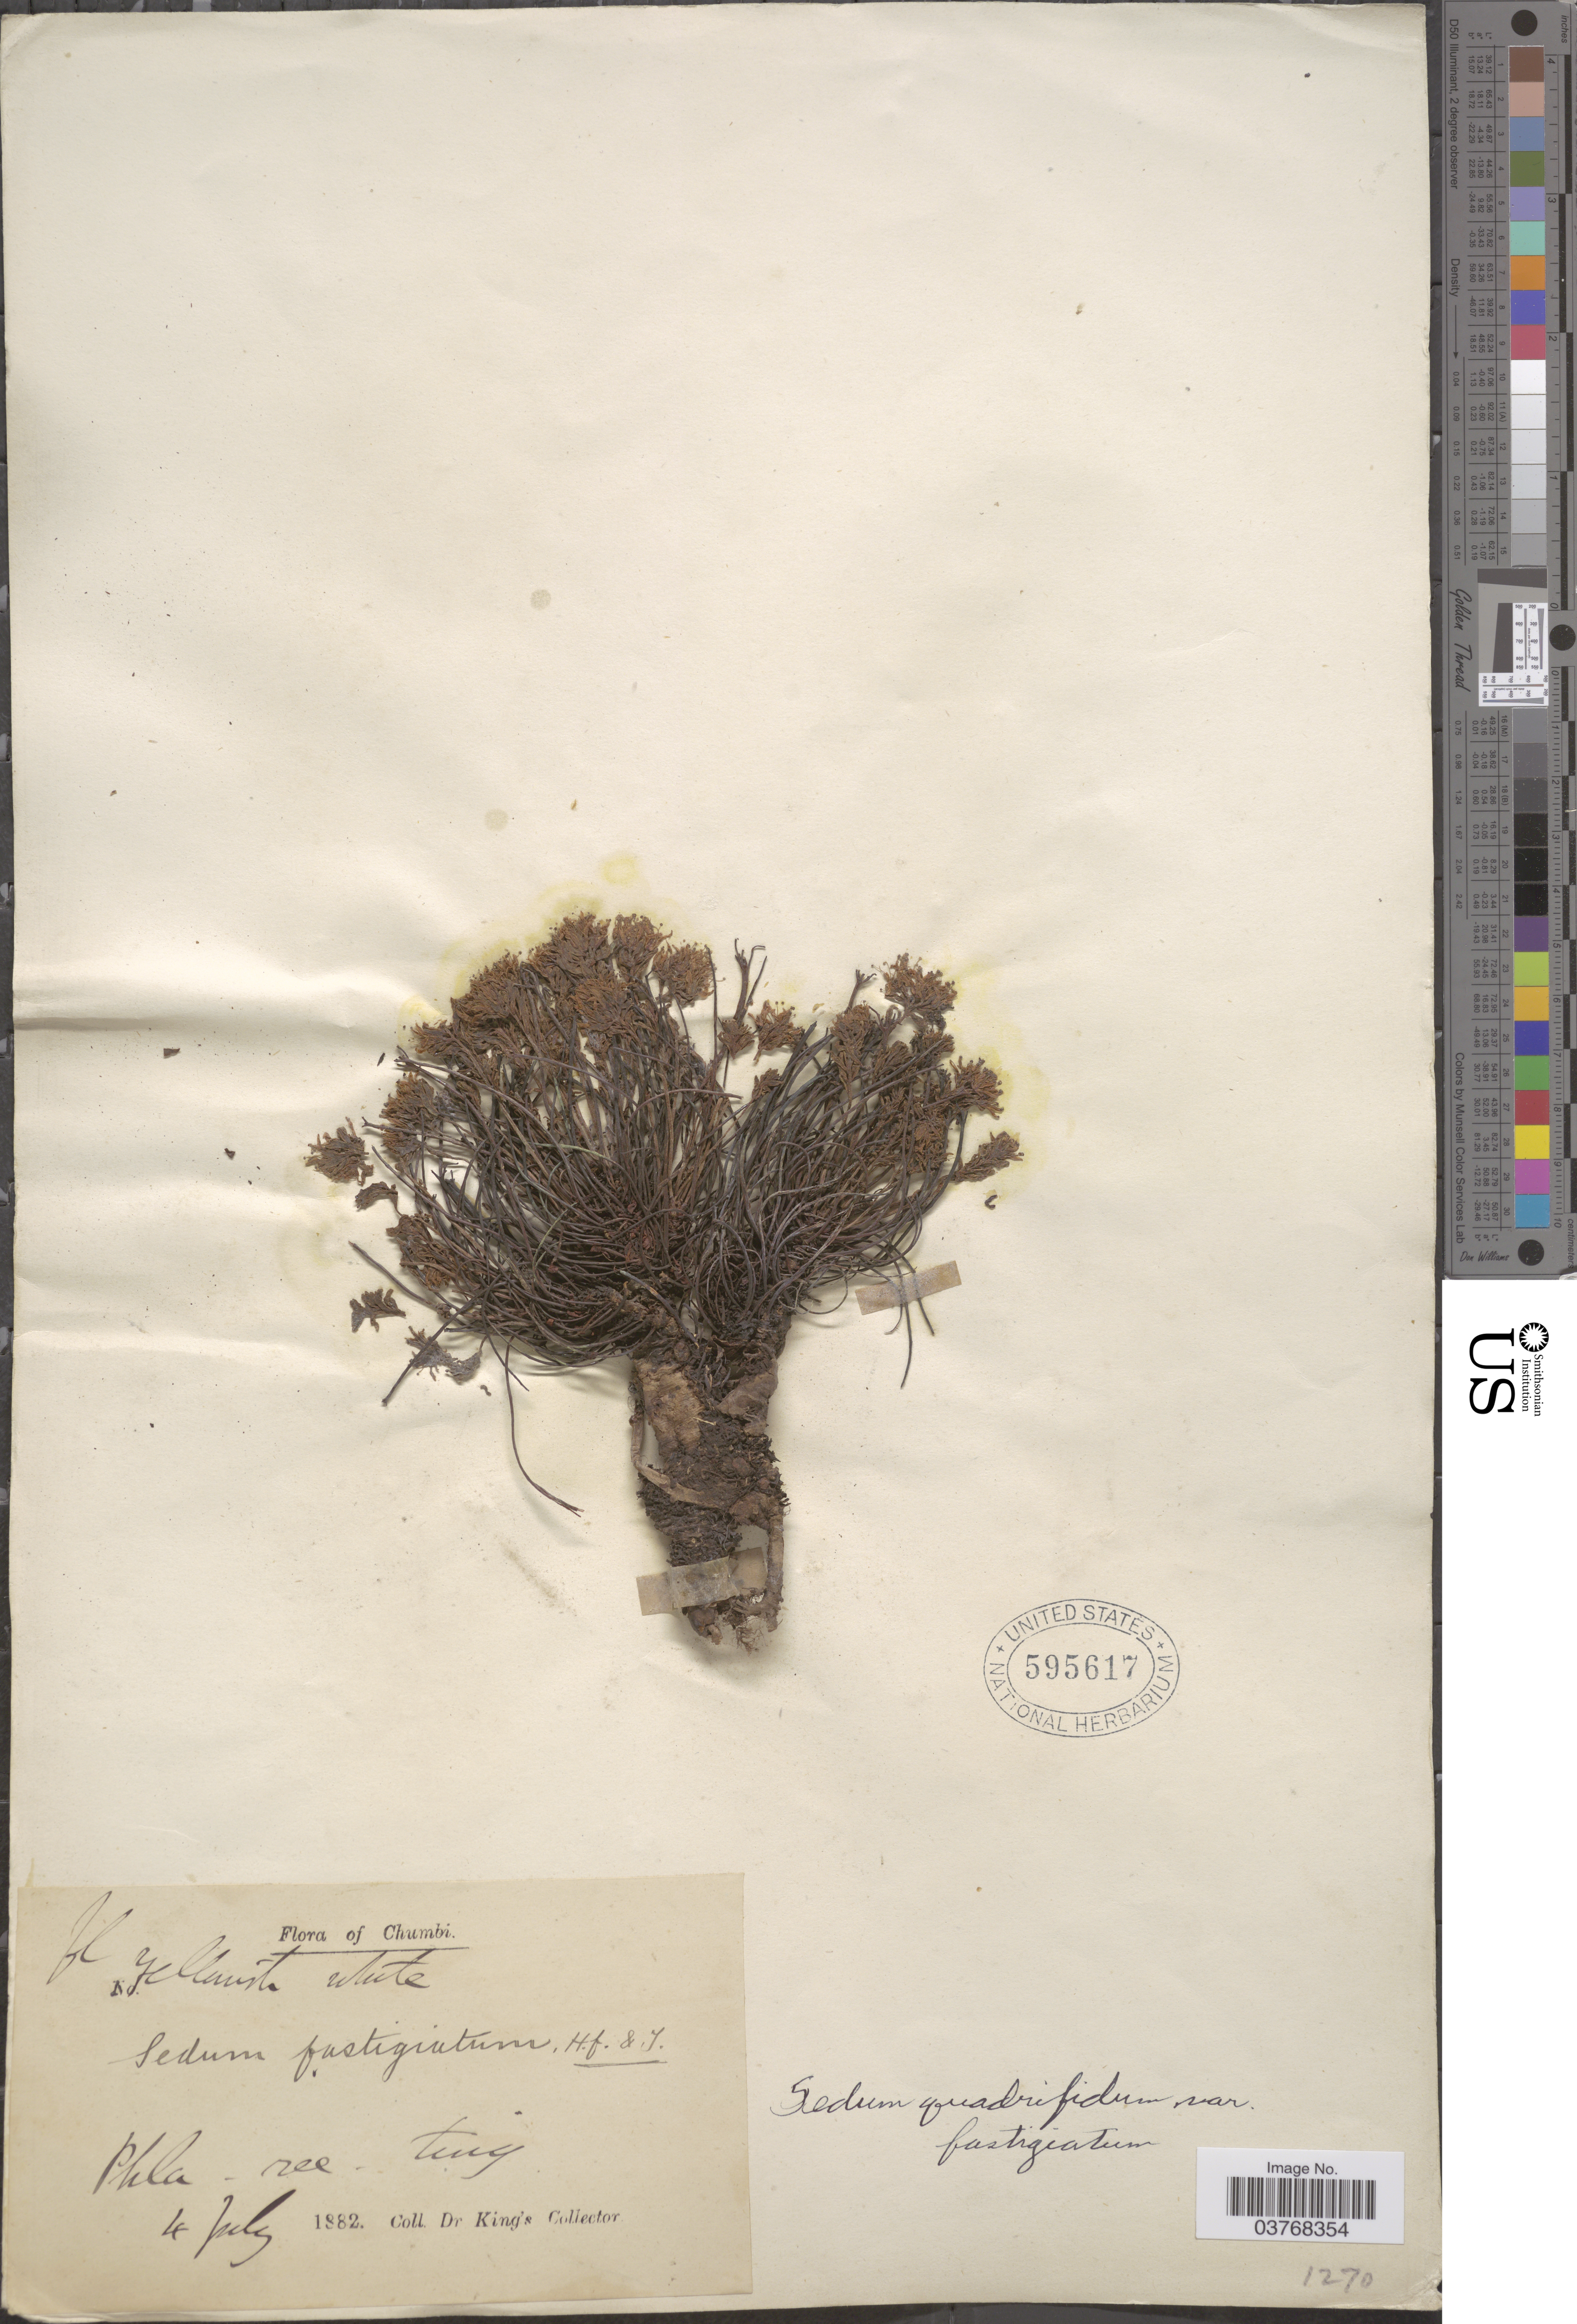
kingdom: Plantae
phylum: Tracheophyta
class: Magnoliopsida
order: Saxifragales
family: Crassulaceae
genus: Rhodiola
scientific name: Rhodiola fastigiata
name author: (Hook. f. & Thomson) S.H. Fu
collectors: Dr. King's collector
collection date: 1882-07-04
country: China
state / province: Xizang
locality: Chumbi. Phla-ree-ting.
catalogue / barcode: US 595617